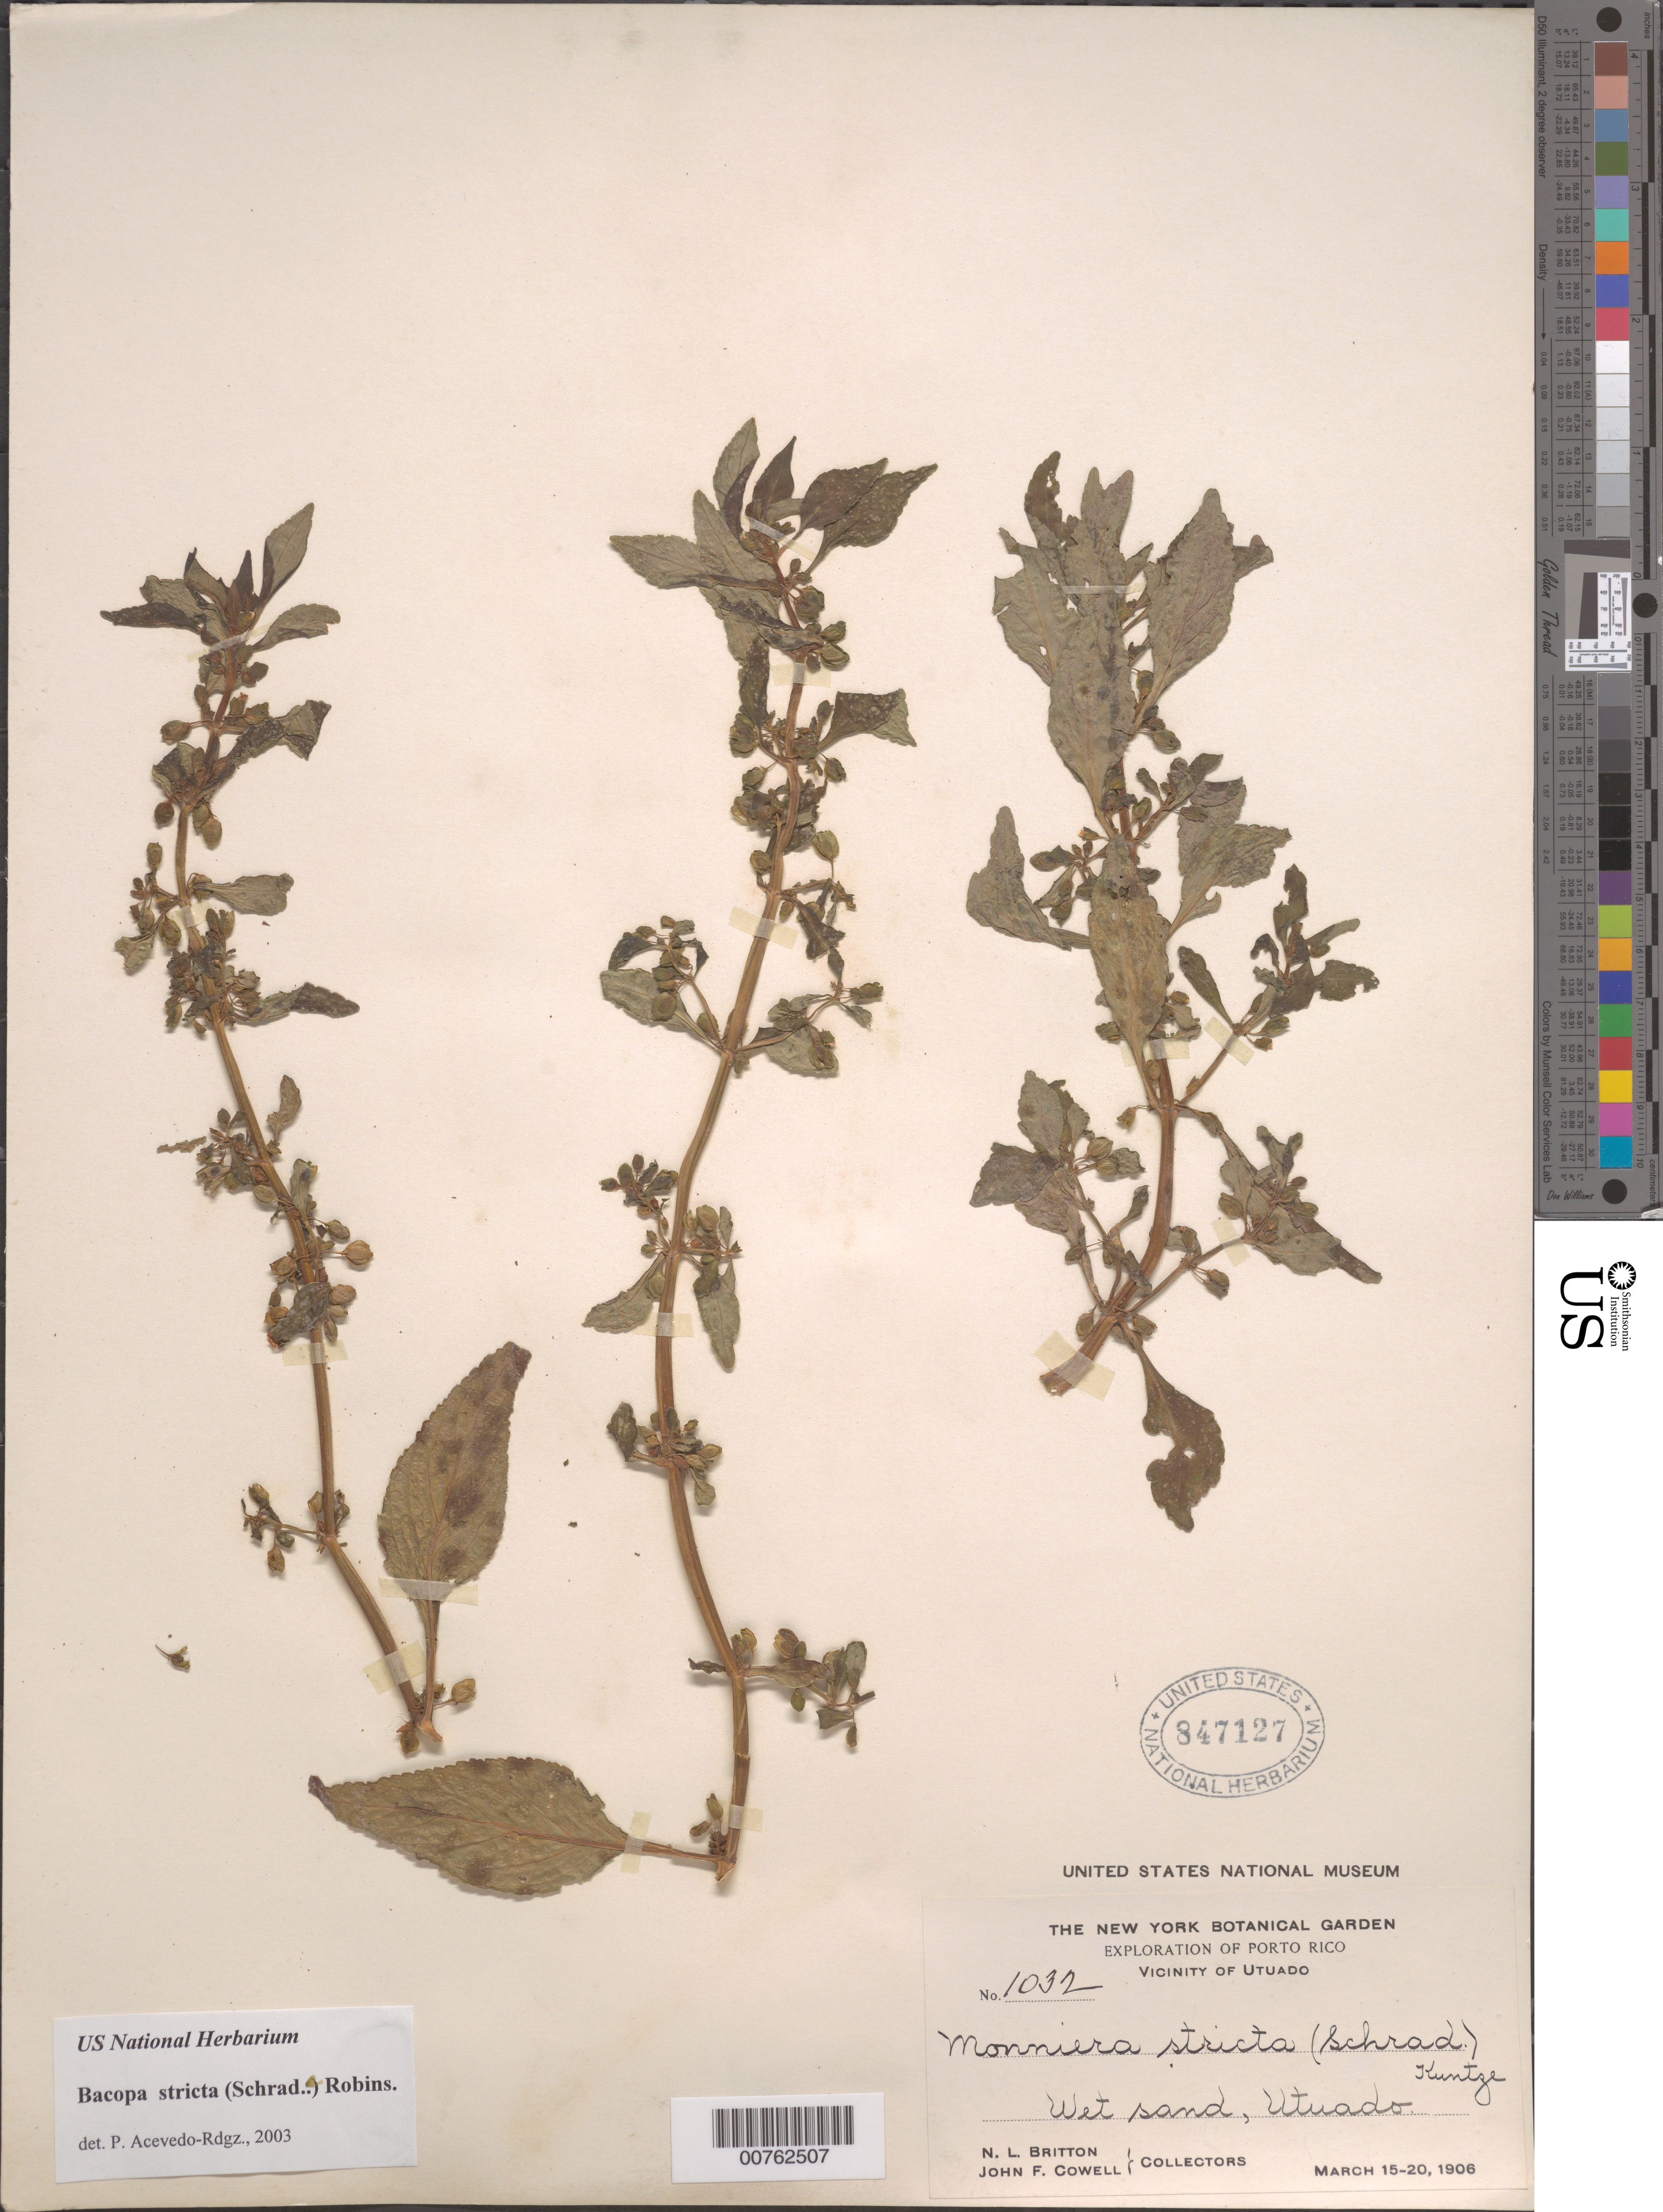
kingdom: Plantae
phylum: Tracheophyta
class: Magnoliopsida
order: Lamiales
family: Plantaginaceae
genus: Bacopa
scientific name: Bacopa stricta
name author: (Schrad.) B.L. Rob.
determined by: Acevedo-Rodríguez, P., (BOT), Smithsonian Institution - National Museum of Natural History (UNITED STATES)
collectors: N. Britton & J. F. Cowell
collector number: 1032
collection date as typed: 15 Mar 1906 to 20 Mar 1906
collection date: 1906-03-15/1906-03-20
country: Puerto Rico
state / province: Utuado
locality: Vicinity of Utuado.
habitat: Wet sand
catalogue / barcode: US 847127